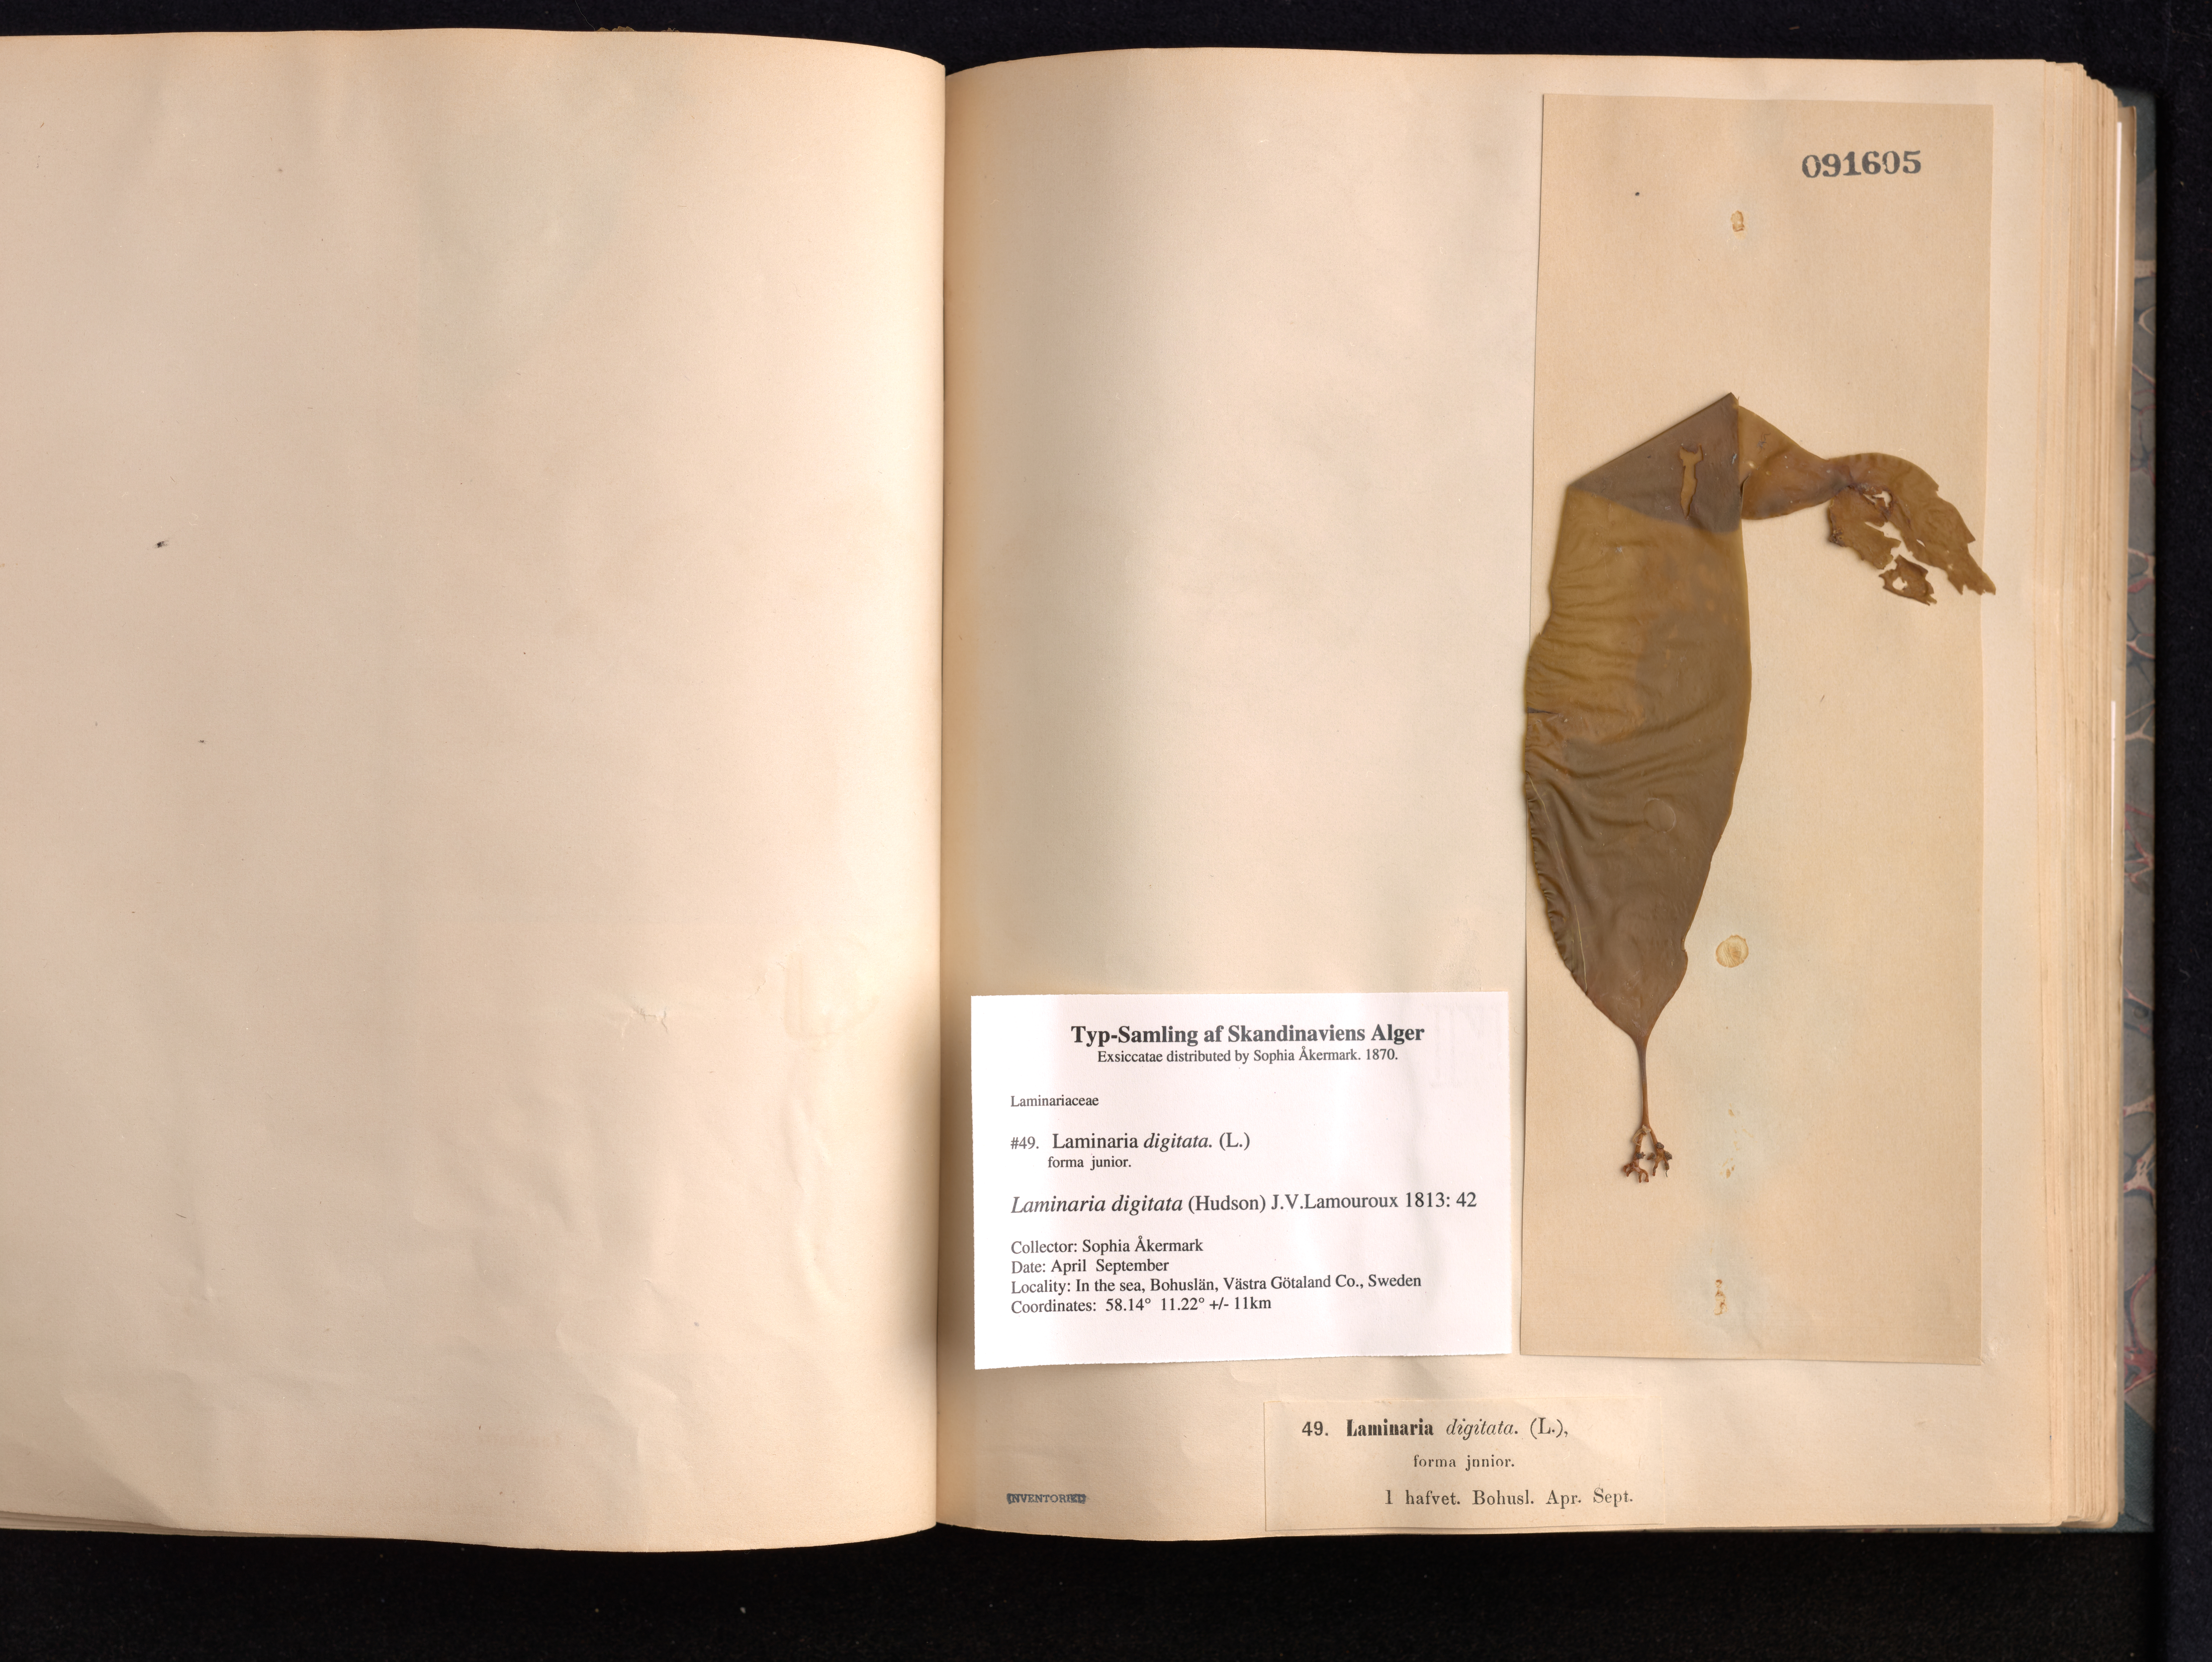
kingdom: Chromista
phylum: Ochrophyta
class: Phaeophyceae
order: Laminariales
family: Laminariaceae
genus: Laminaria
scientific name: Laminaria digitata f. junior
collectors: S. Akermark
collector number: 49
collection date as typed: Apr ---- AND -- Sep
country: Sweden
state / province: Västra Götaland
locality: Bohuslan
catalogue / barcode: US 91605